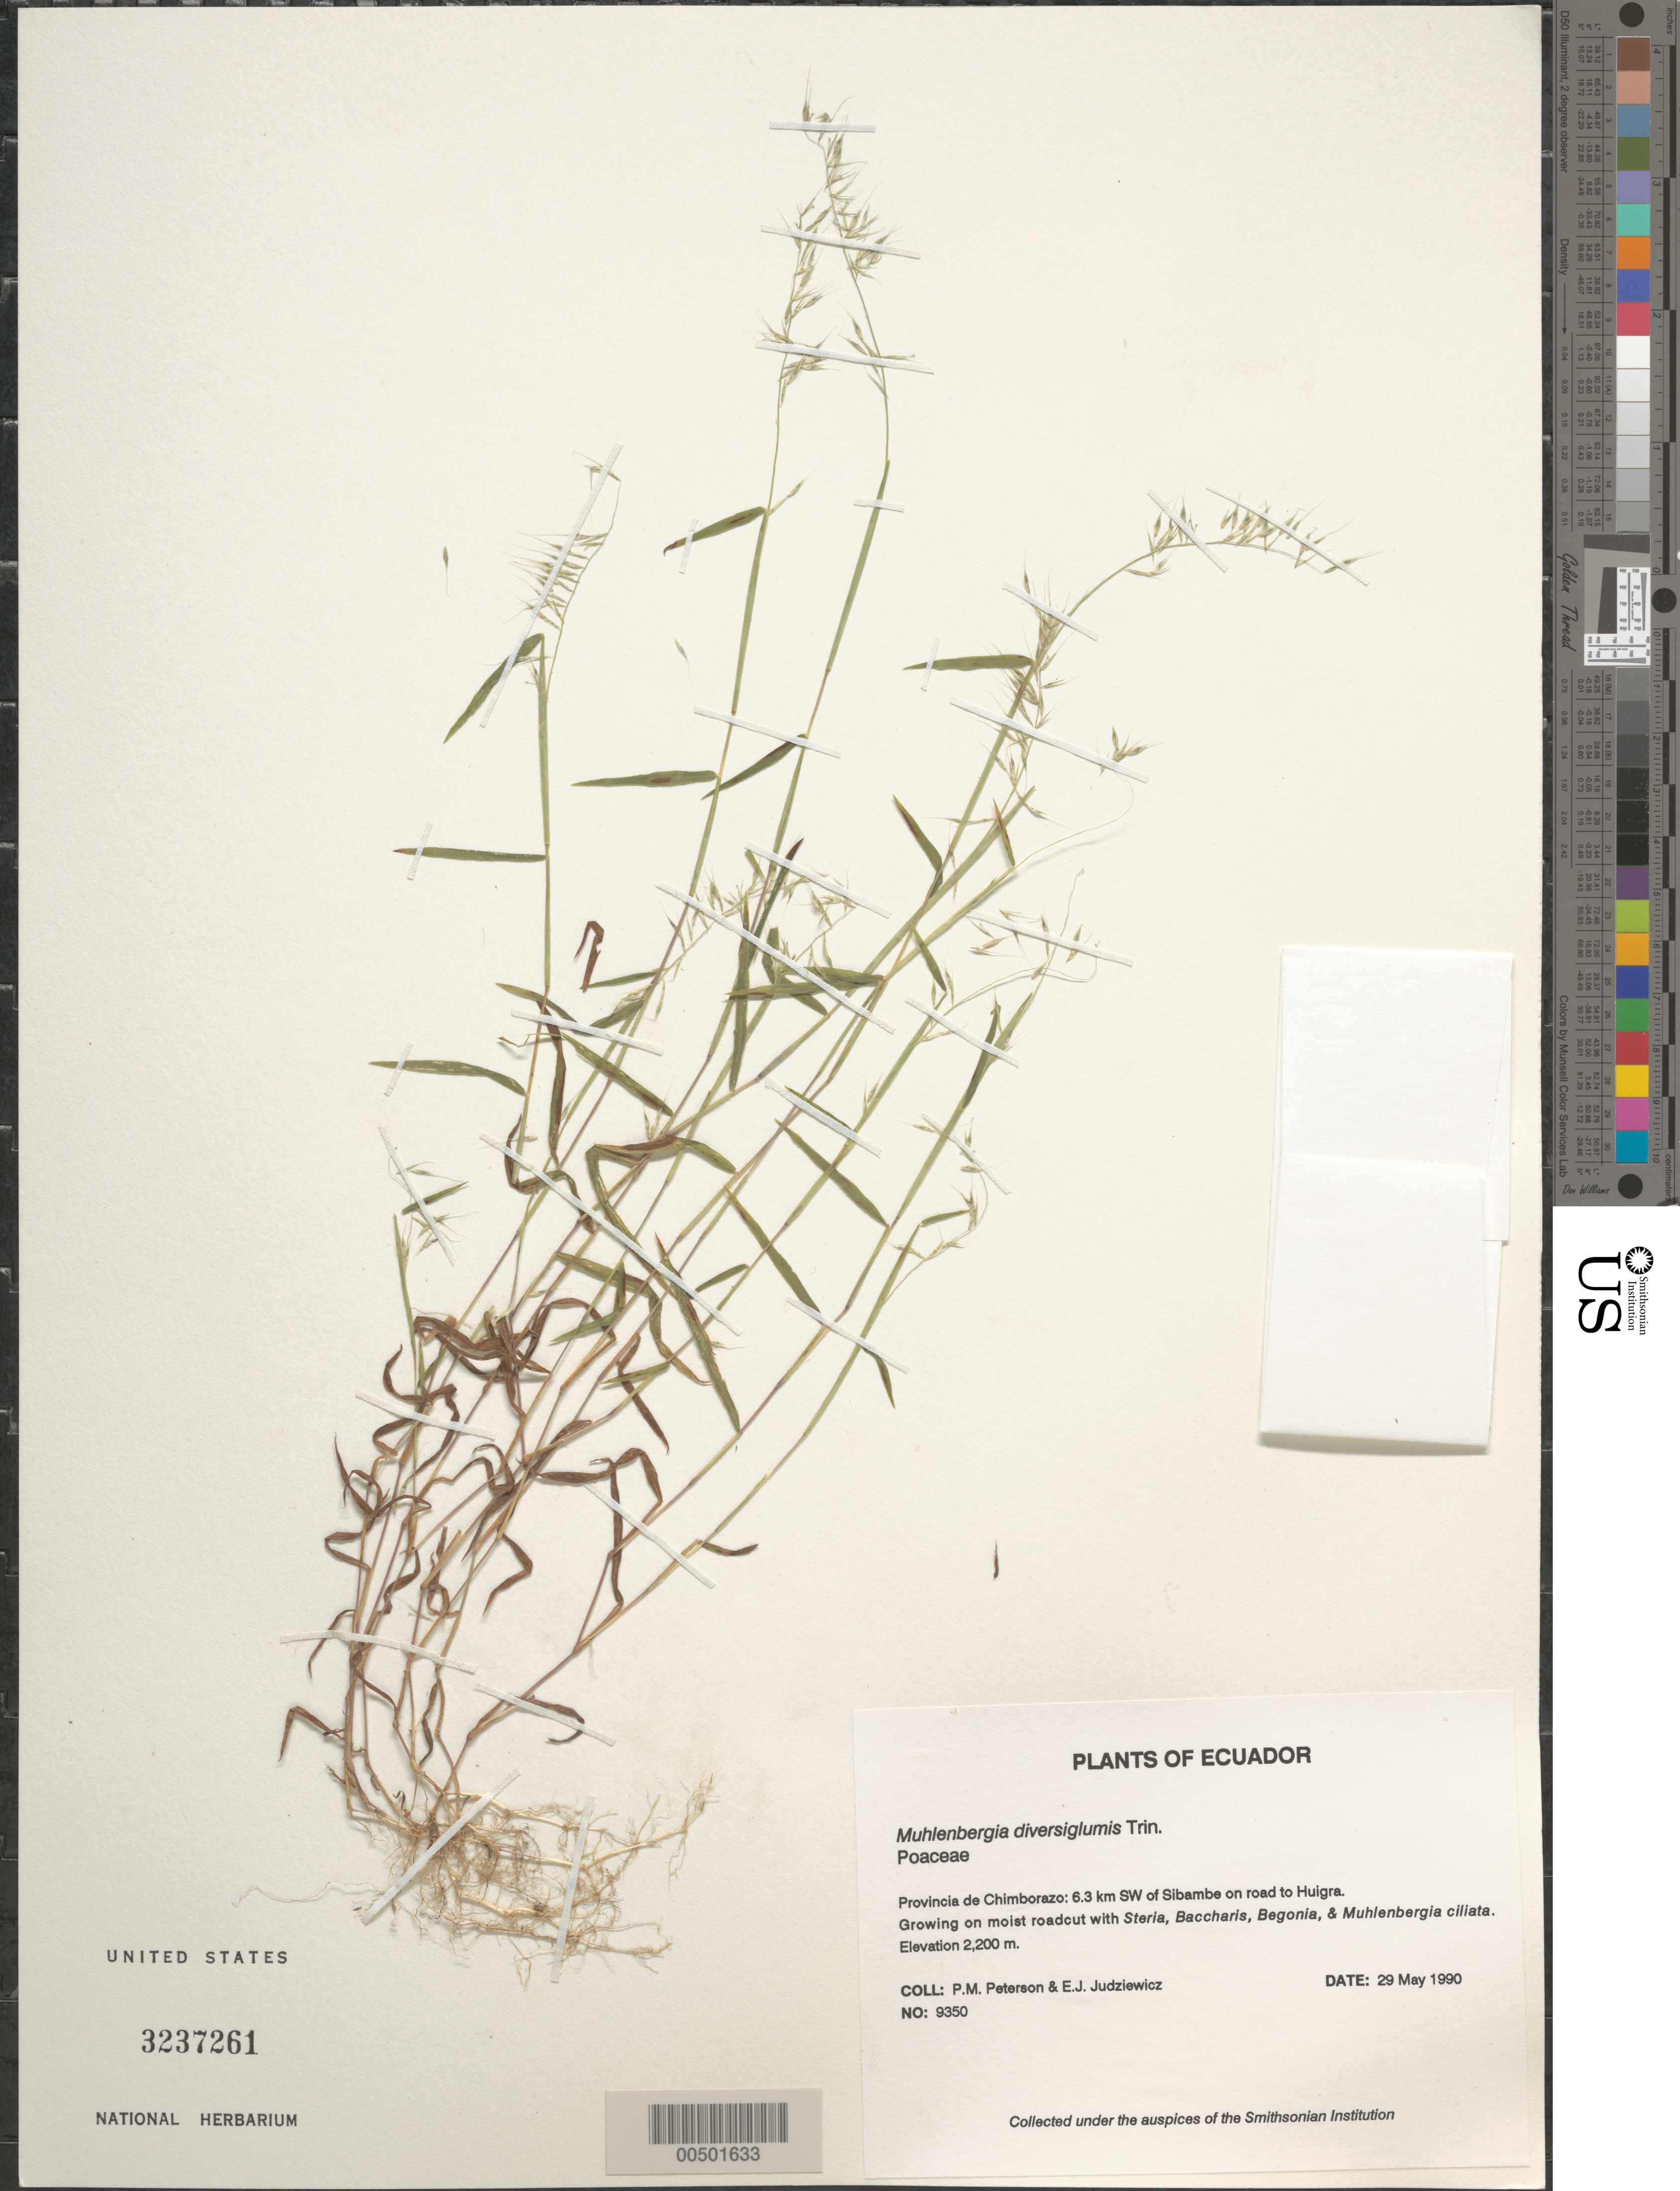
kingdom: Plantae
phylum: Tracheophyta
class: Liliopsida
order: Poales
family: Poaceae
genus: Muhlenbergia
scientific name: Muhlenbergia diversiglumis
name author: Trin.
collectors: P. M. Peterson & E. J. Judziewicz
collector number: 09350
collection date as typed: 29 May 1990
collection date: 1990-05-29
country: Ecuador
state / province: Chimborazo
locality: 6.3 km SW of Sibambe on road to Huigra.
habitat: Growing on moist roadcut with Steria, Baccharis, Begonia, & Muhlenbergia ciliata.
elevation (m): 2200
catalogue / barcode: US 3237261